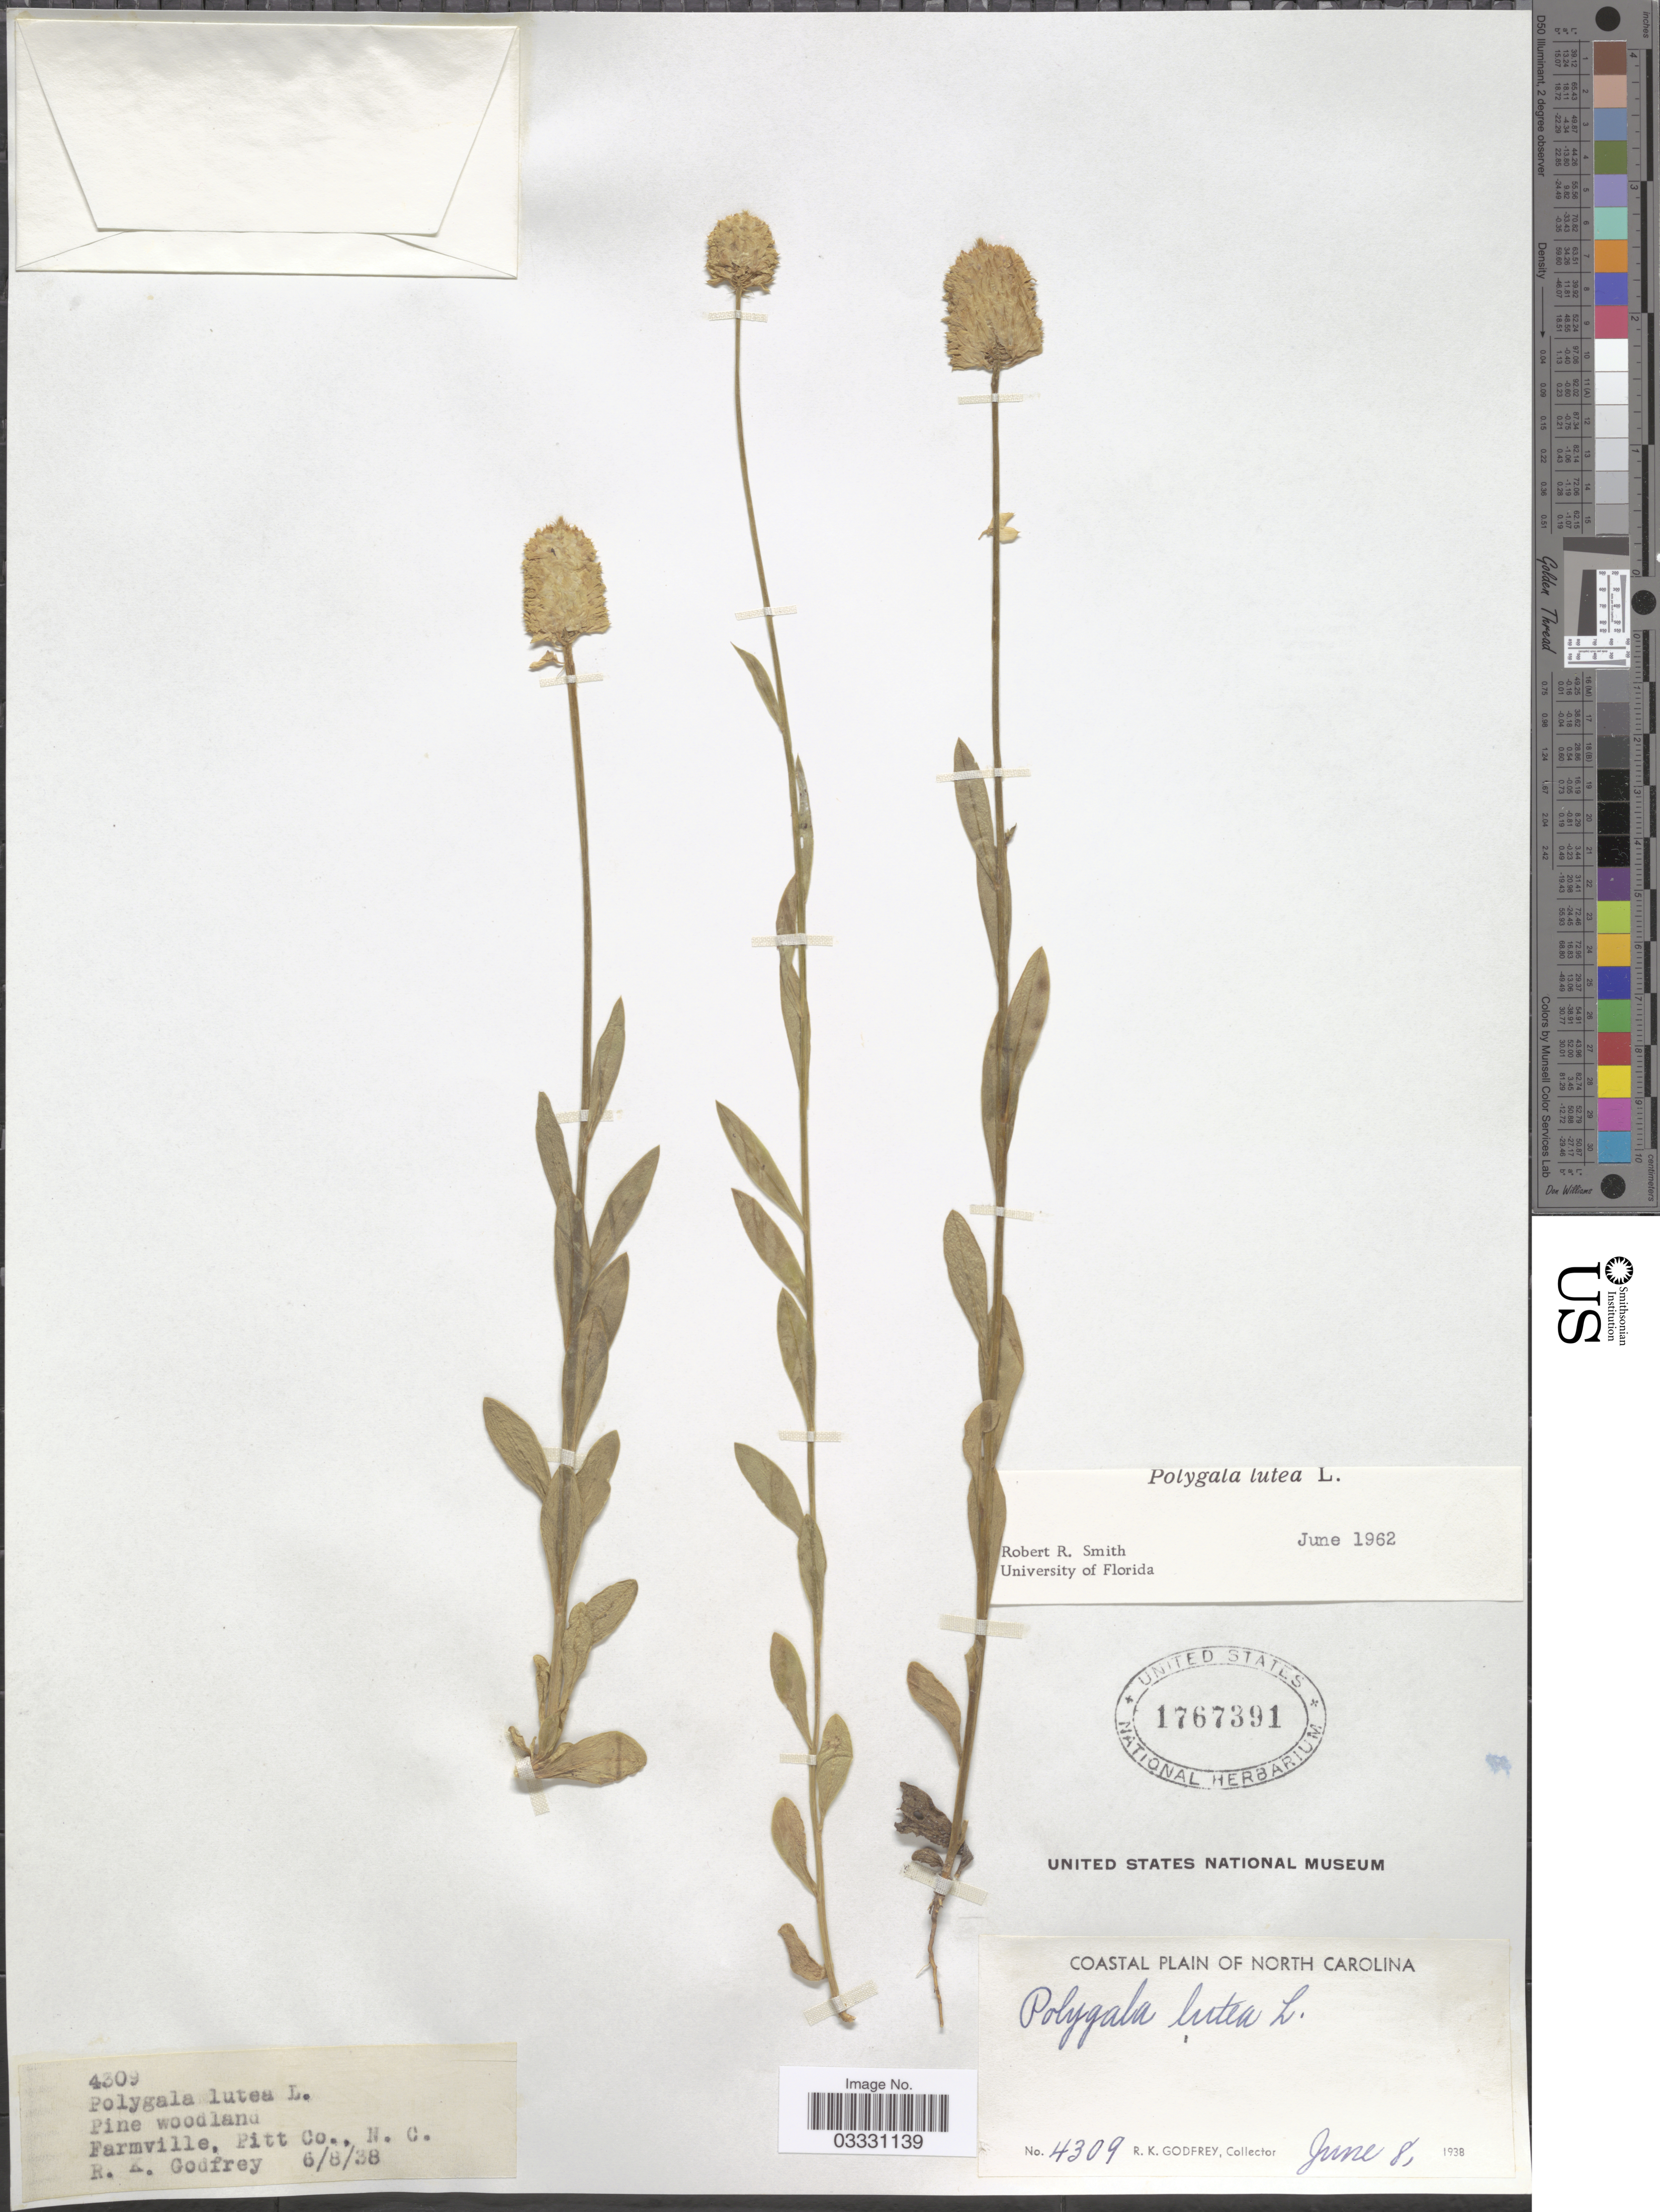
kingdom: Plantae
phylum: Tracheophyta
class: Magnoliopsida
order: Fabales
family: Polygalaceae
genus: Polygala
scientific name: Polygala lutea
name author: L.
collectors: R. K. Godfrey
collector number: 4309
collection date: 1938-06-08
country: United States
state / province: North Carolina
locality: Coastal plain of North Carolina. Farmville, Pitt Co.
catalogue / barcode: US 1767391